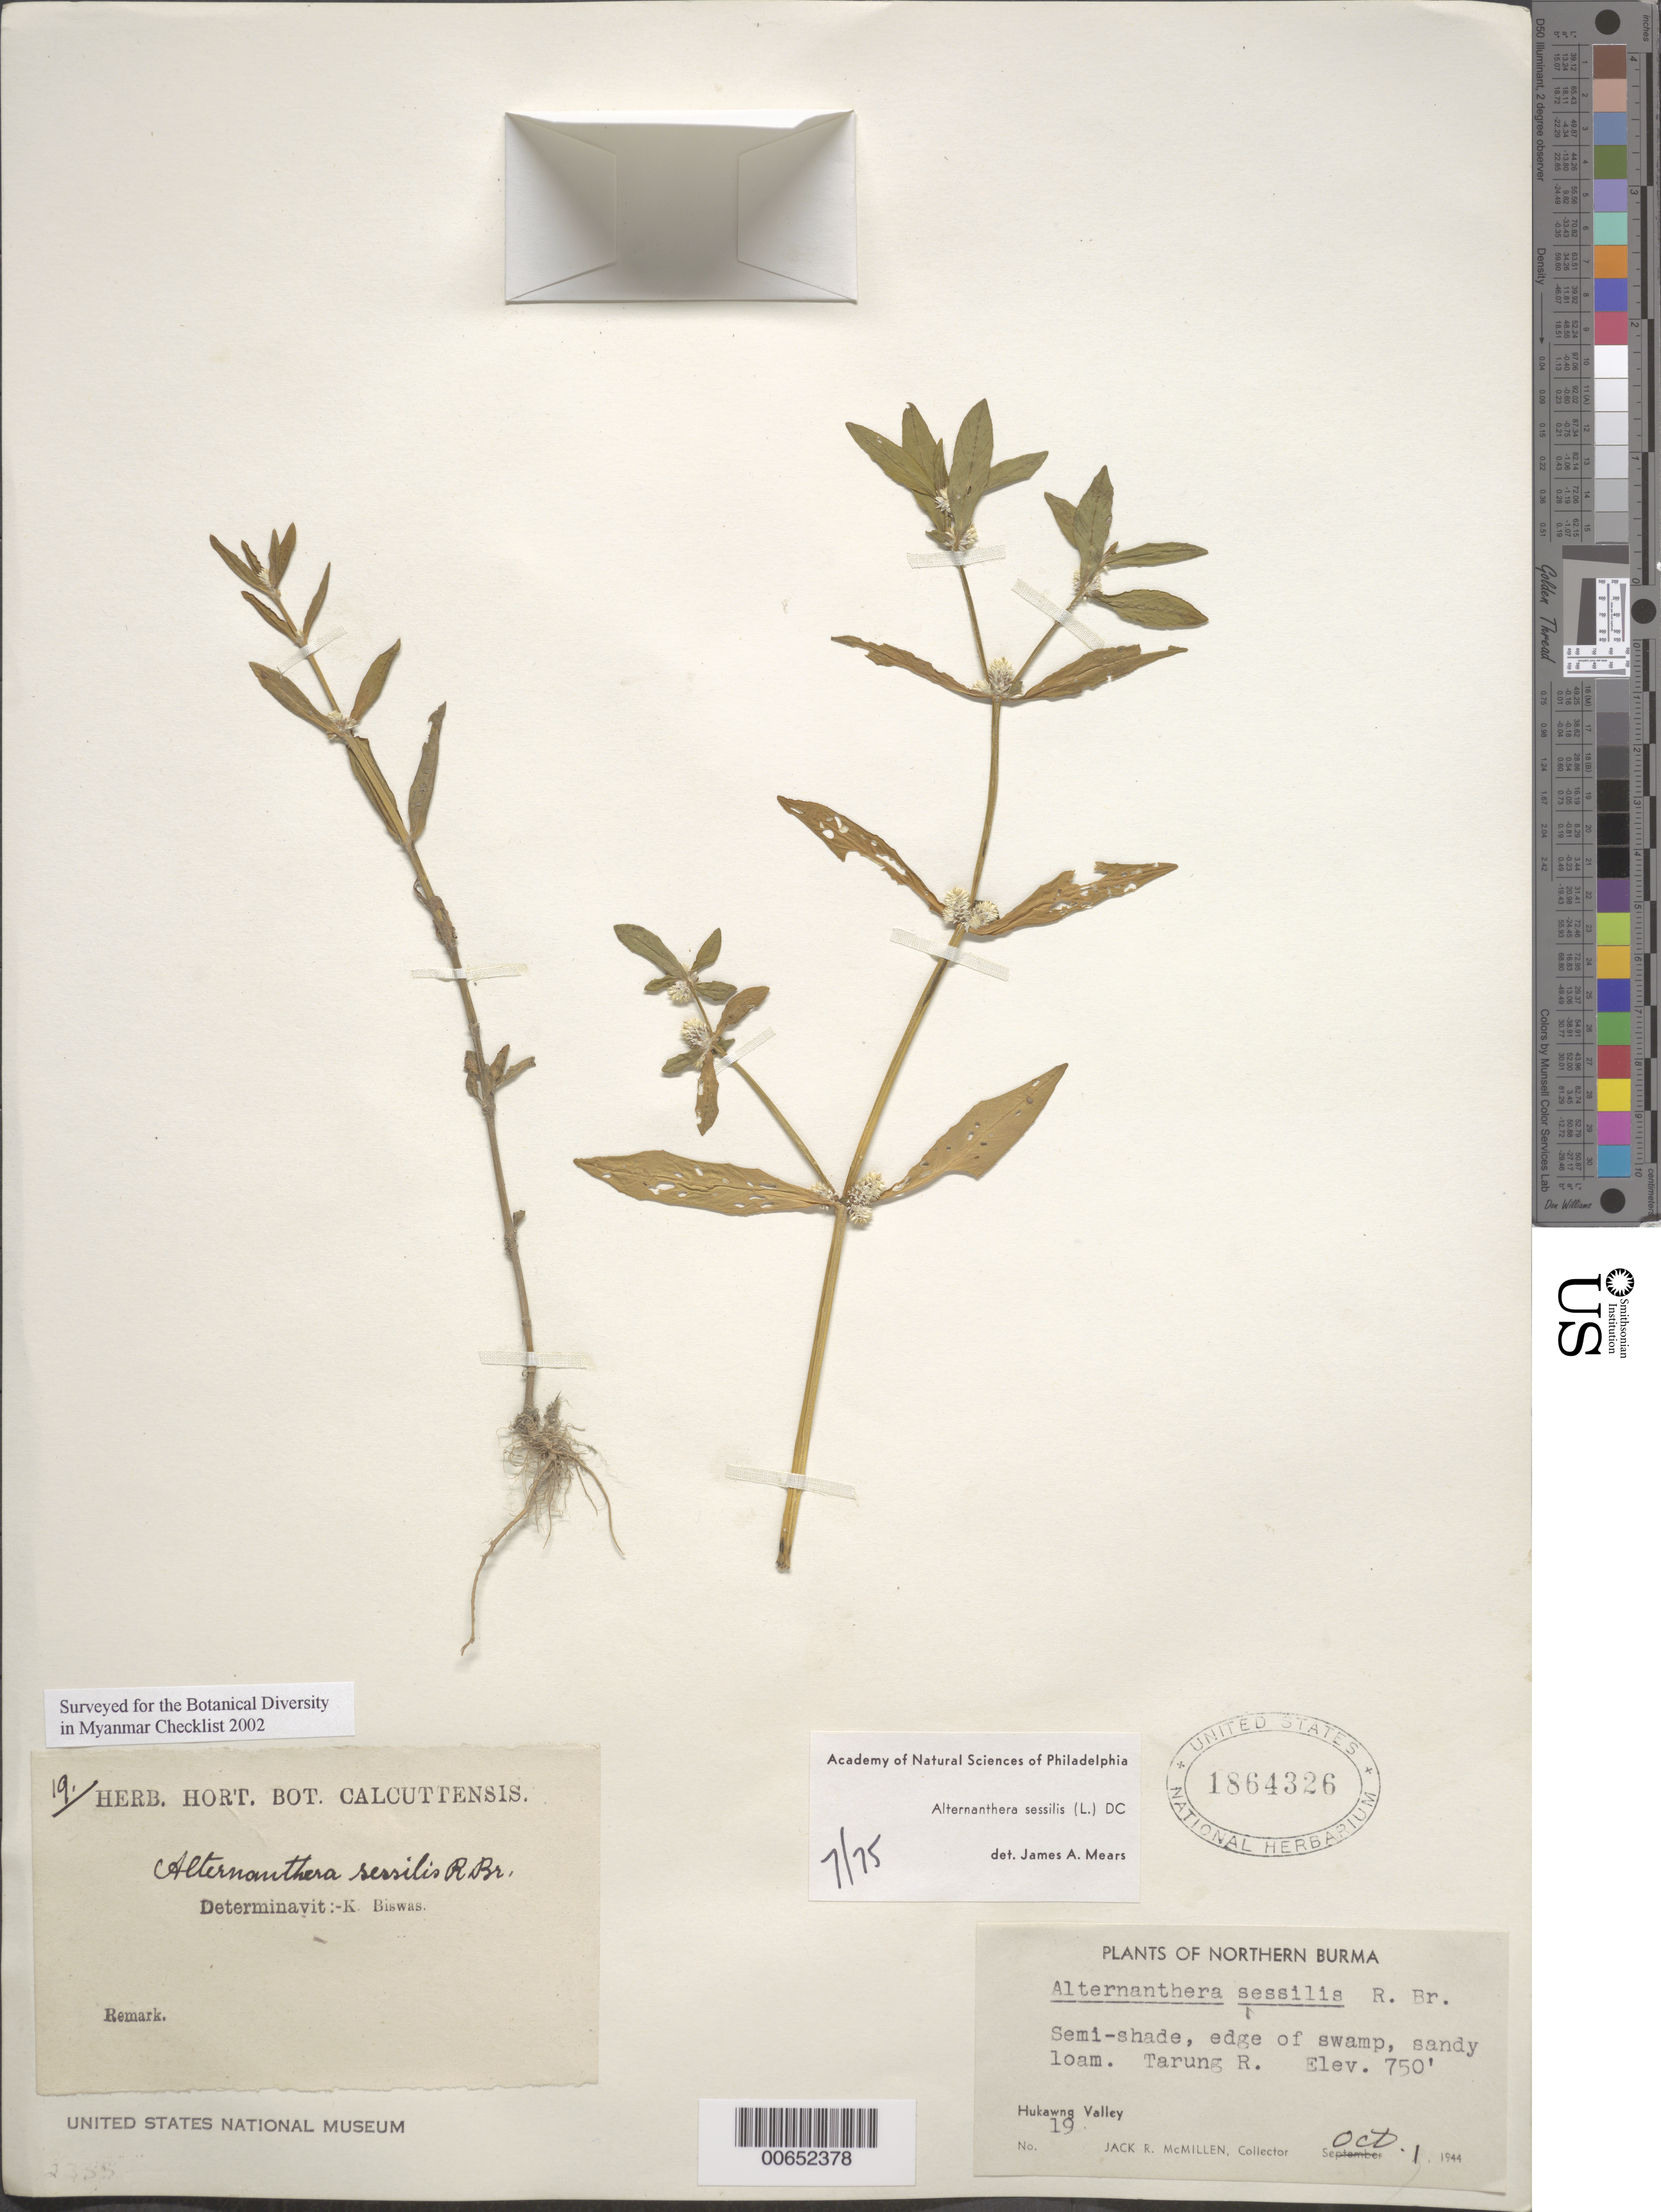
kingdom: Plantae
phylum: Tracheophyta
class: Magnoliopsida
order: Caryophyllales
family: Amaranthaceae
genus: Alternanthera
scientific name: Alternanthera sessilis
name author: (L.) DC.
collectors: J. McMillen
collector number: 19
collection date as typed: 01 Oct 1944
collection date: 1944-10-01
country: Myanmar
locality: Tarung River, Hukawng Valley.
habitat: Semi-shade, edge of swamp, sandy loam.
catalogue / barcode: US 1864326